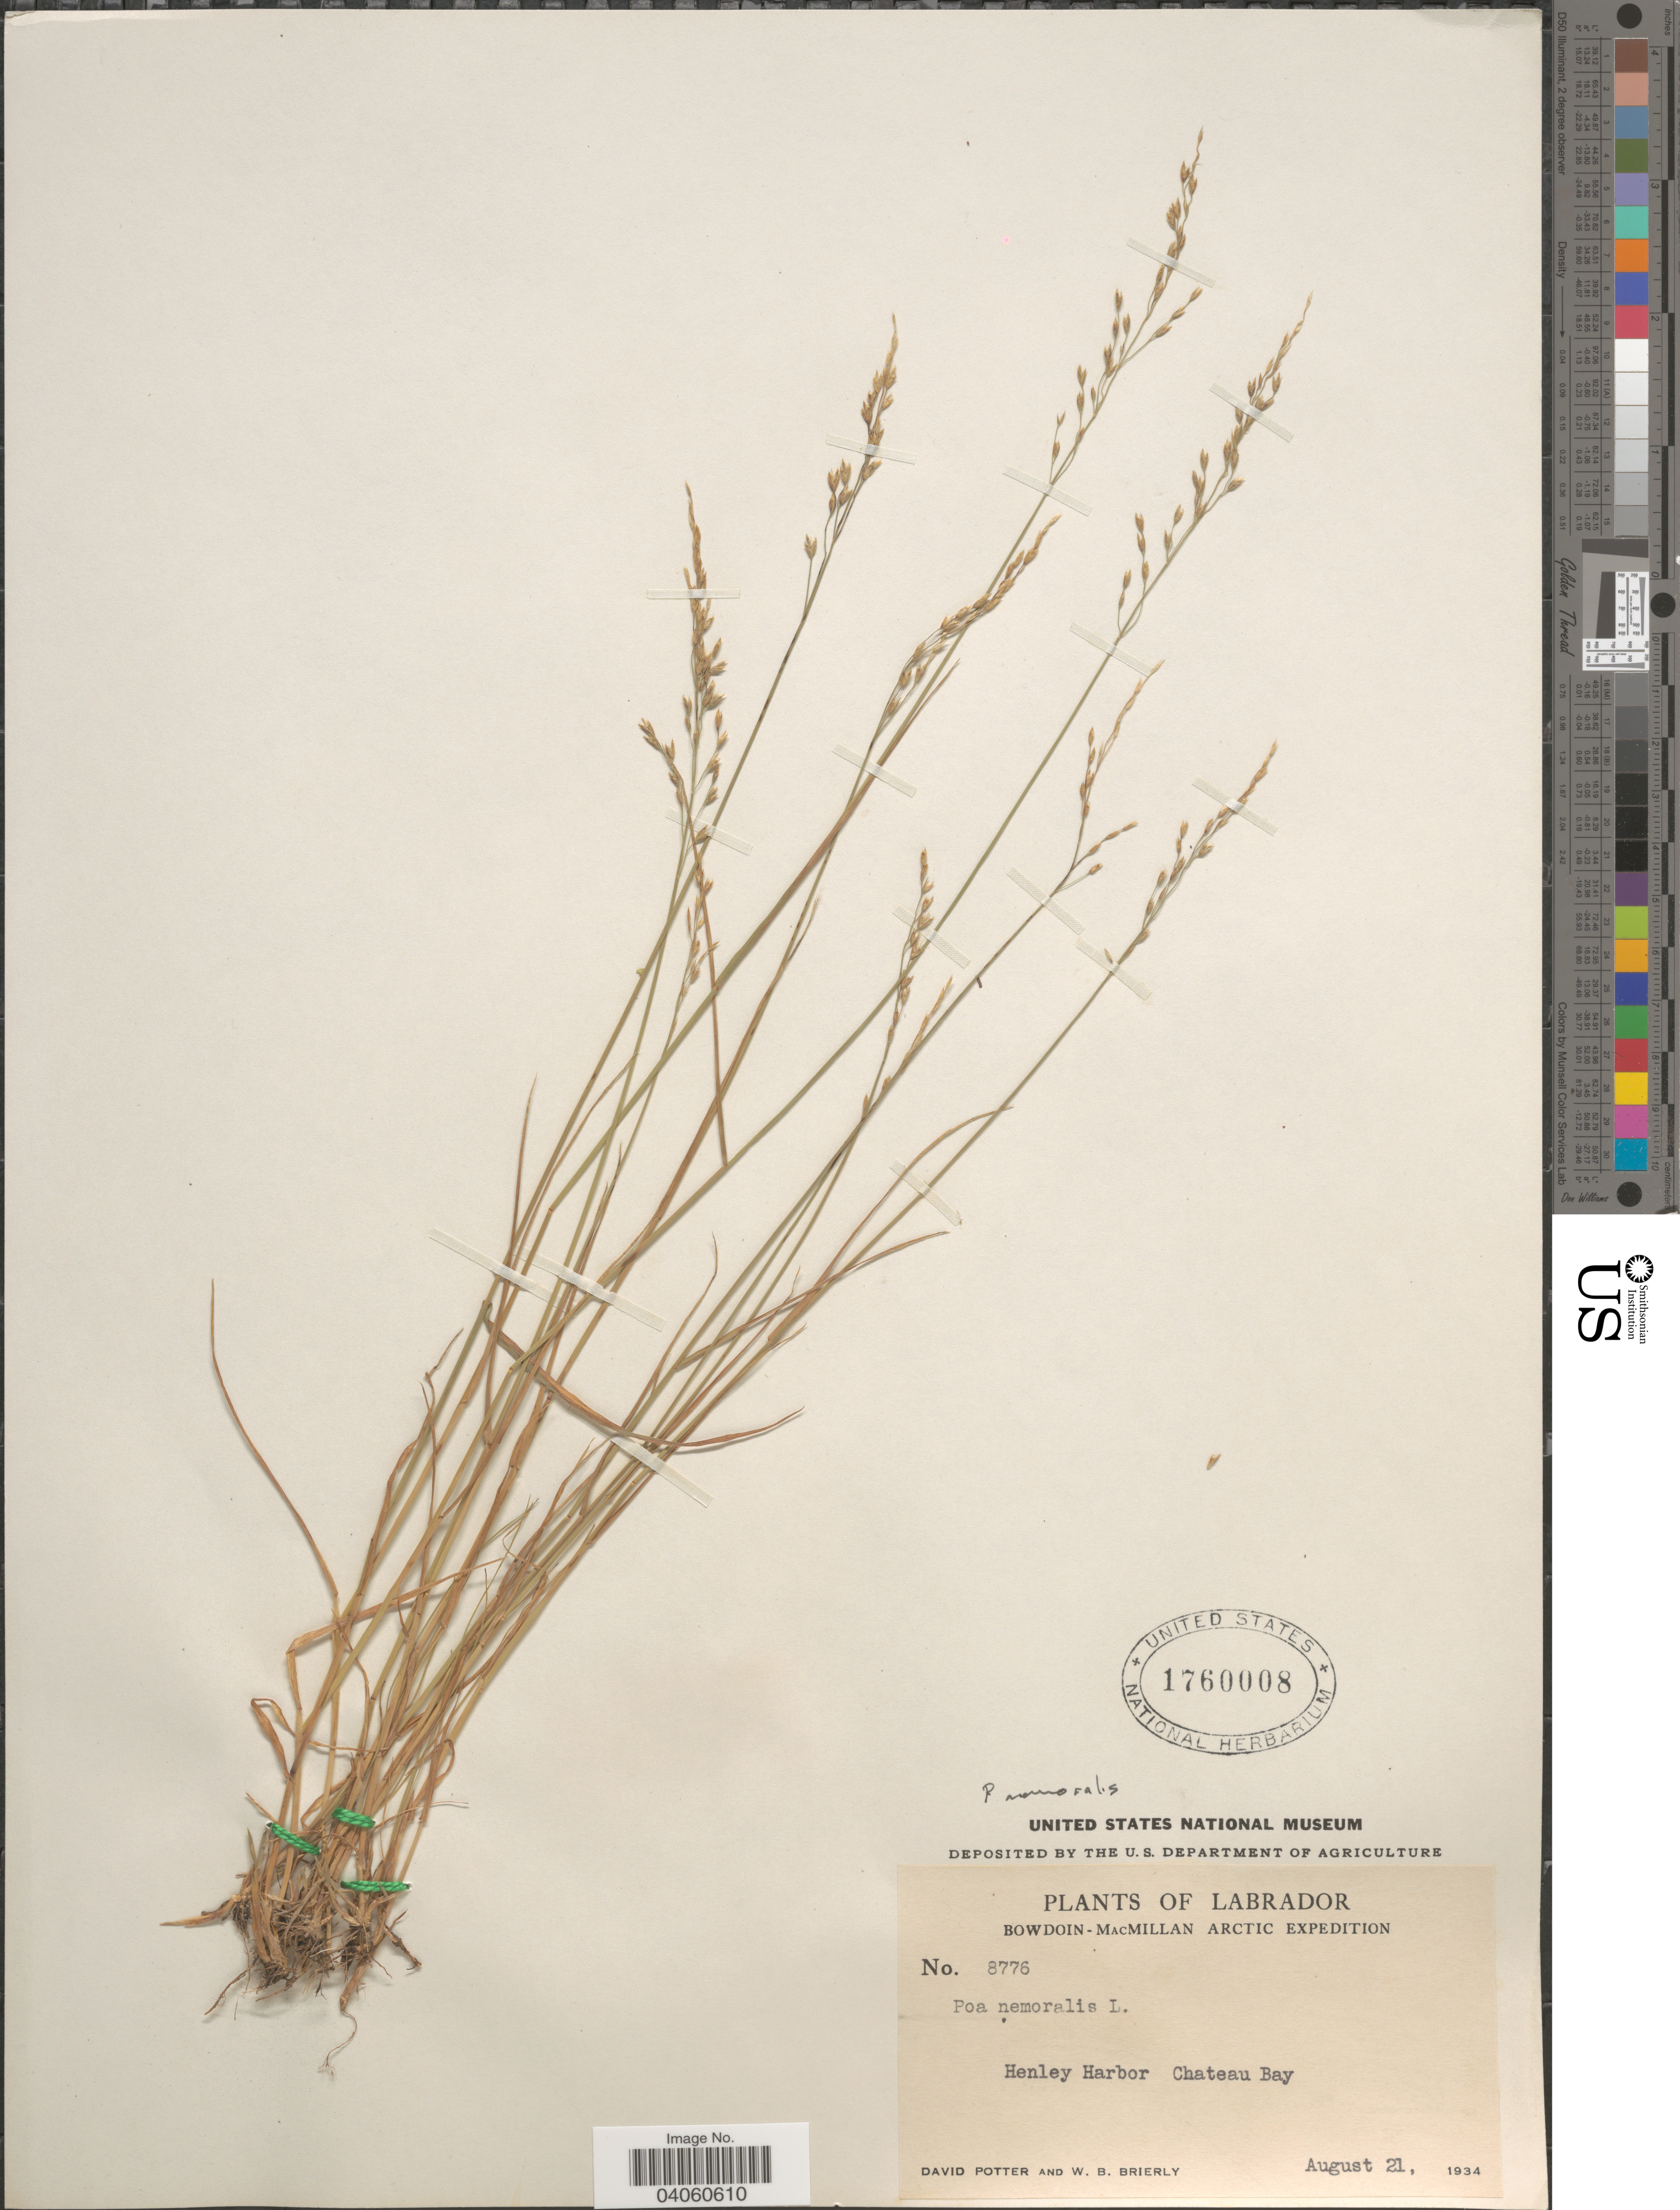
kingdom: Plantae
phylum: Tracheophyta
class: Liliopsida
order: Poales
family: Poaceae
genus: Poa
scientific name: Poa nemoralis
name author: L.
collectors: D. Potter & W. Brierly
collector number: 8776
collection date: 1934-08-21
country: Canada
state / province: Newfoundland and Labrador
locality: Labrador. Henley Harbor Chateau Bay.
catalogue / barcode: US 1760008